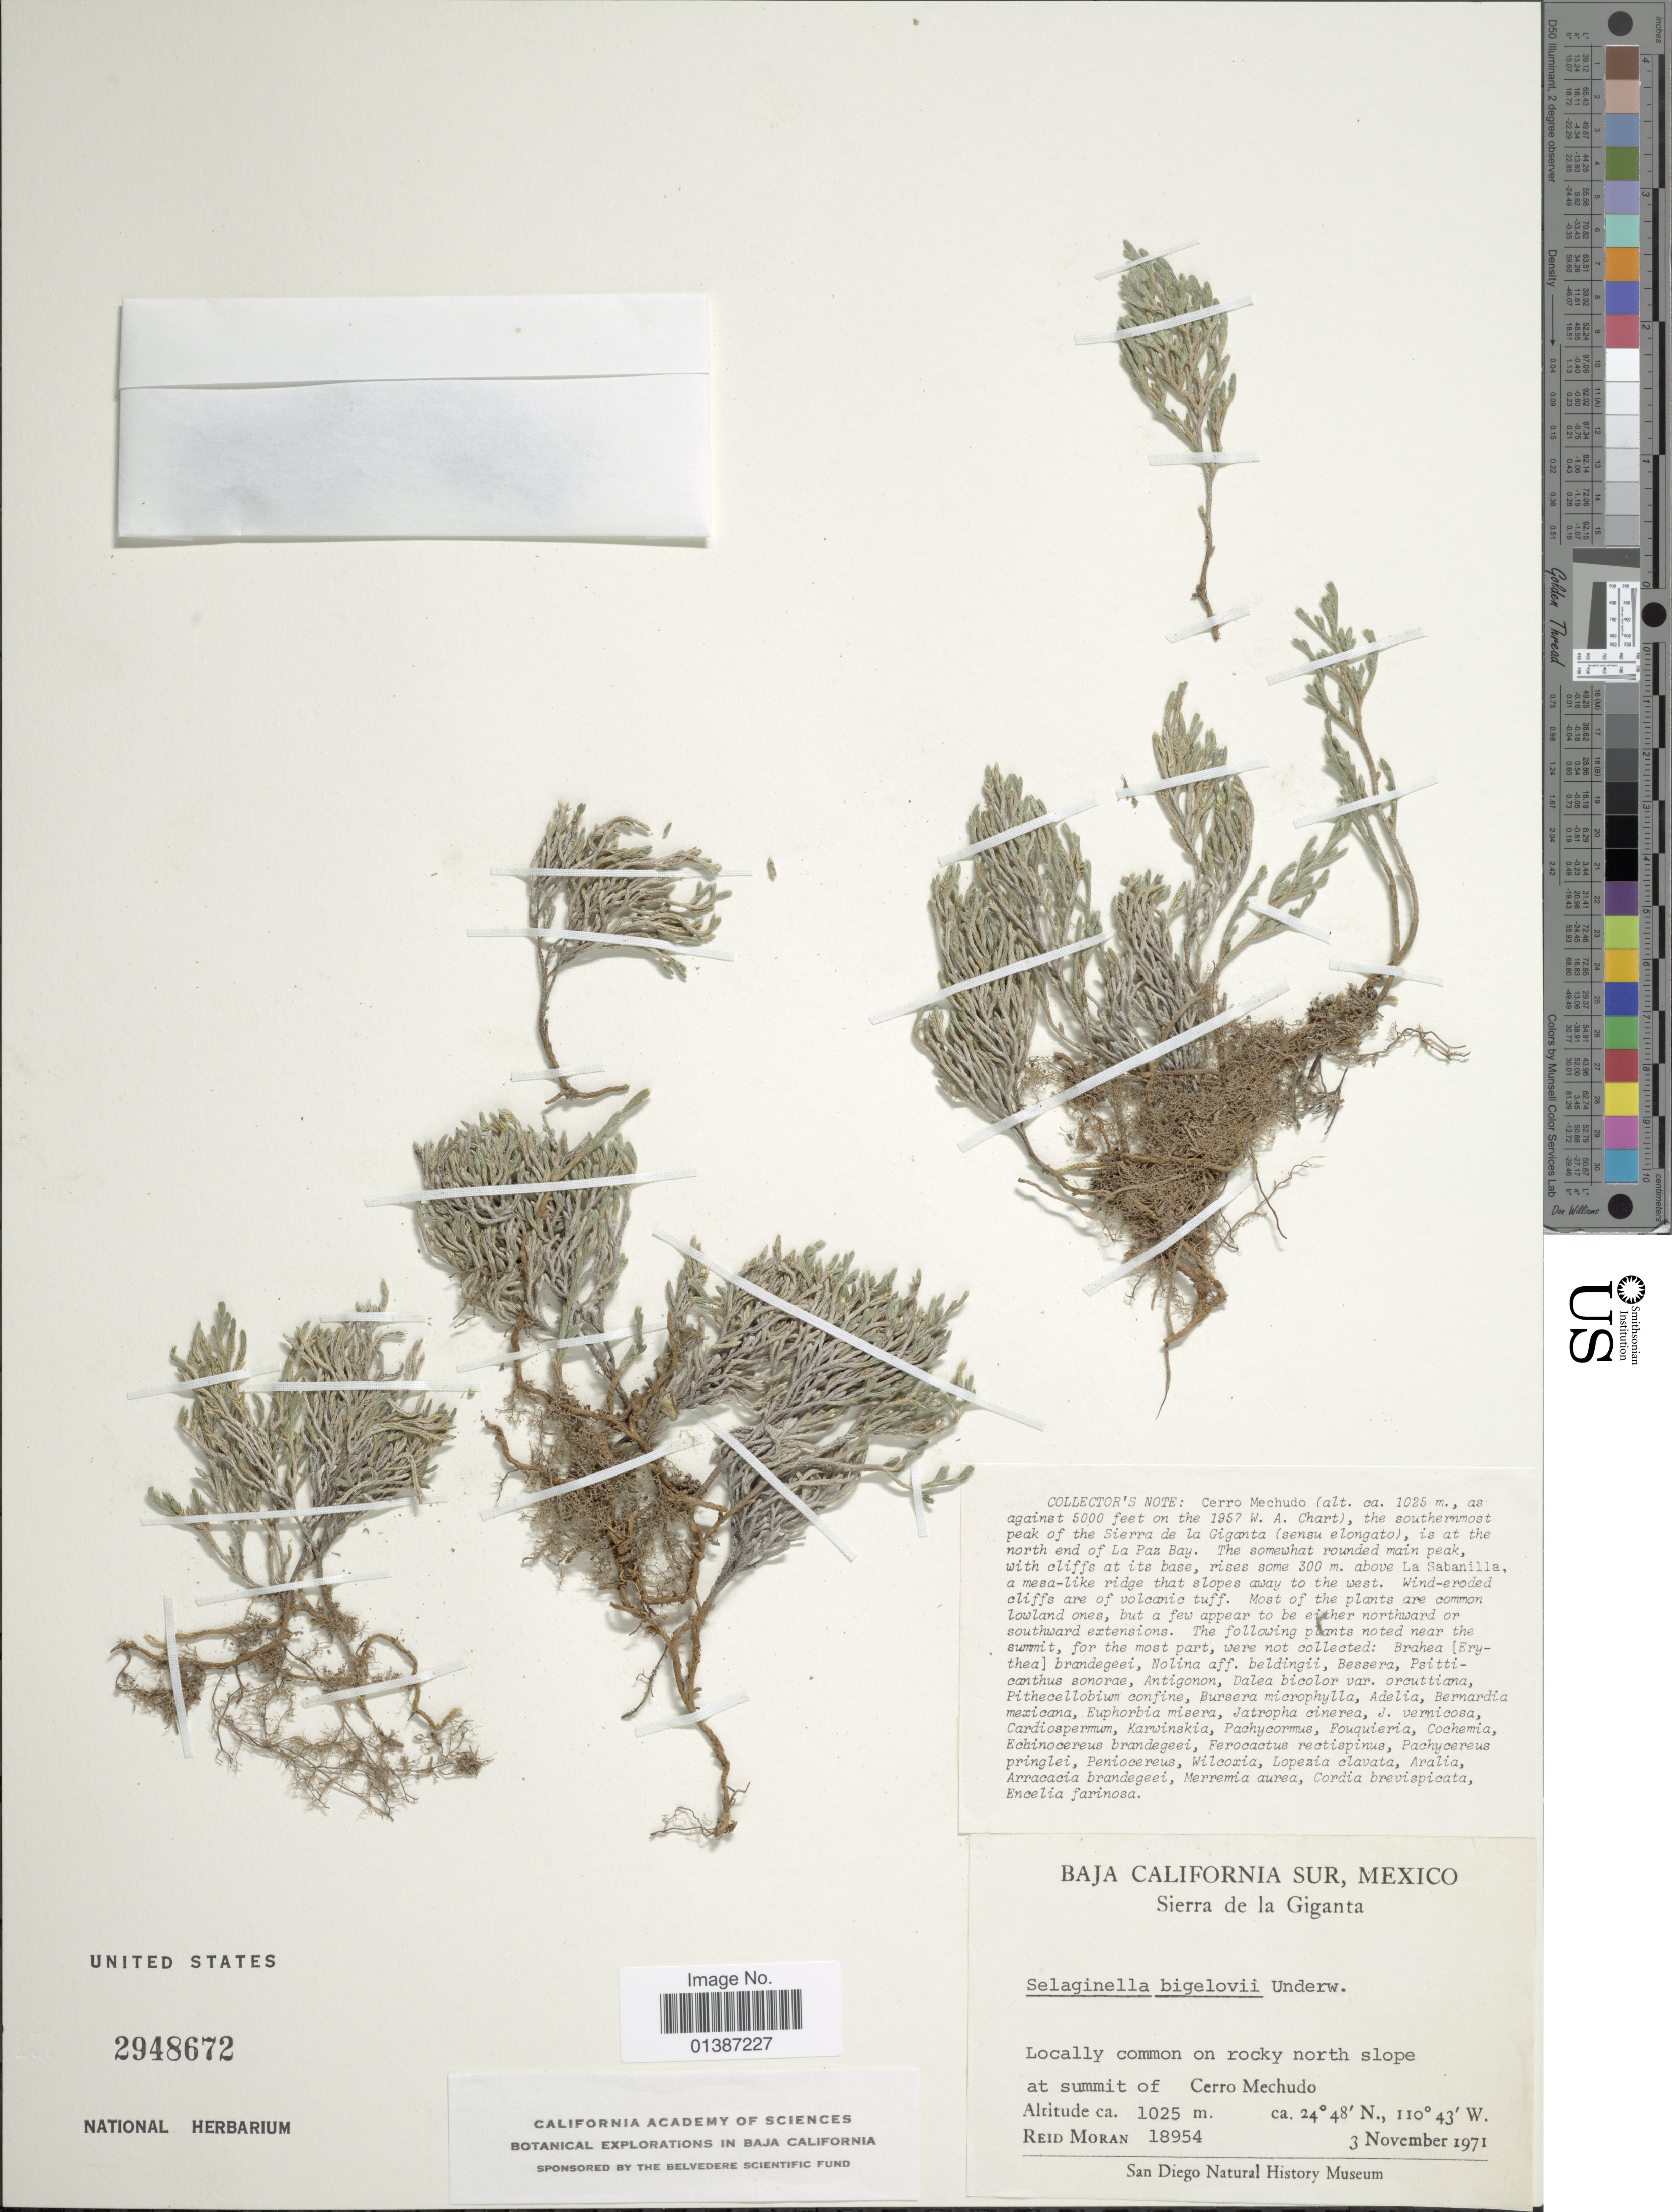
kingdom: Plantae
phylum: Tracheophyta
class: Lycopodiopsida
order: Selaginellales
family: Selaginellaceae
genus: Selaginella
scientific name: Selaginella bigelovii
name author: Underw.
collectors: R. Moran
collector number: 18954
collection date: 1971-11-03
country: Mexico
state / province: Baja California Sur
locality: Sierra de la Giganta, locally common on rocky north slope at summit of Cerro Mechudo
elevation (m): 1025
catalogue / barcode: US 2948672